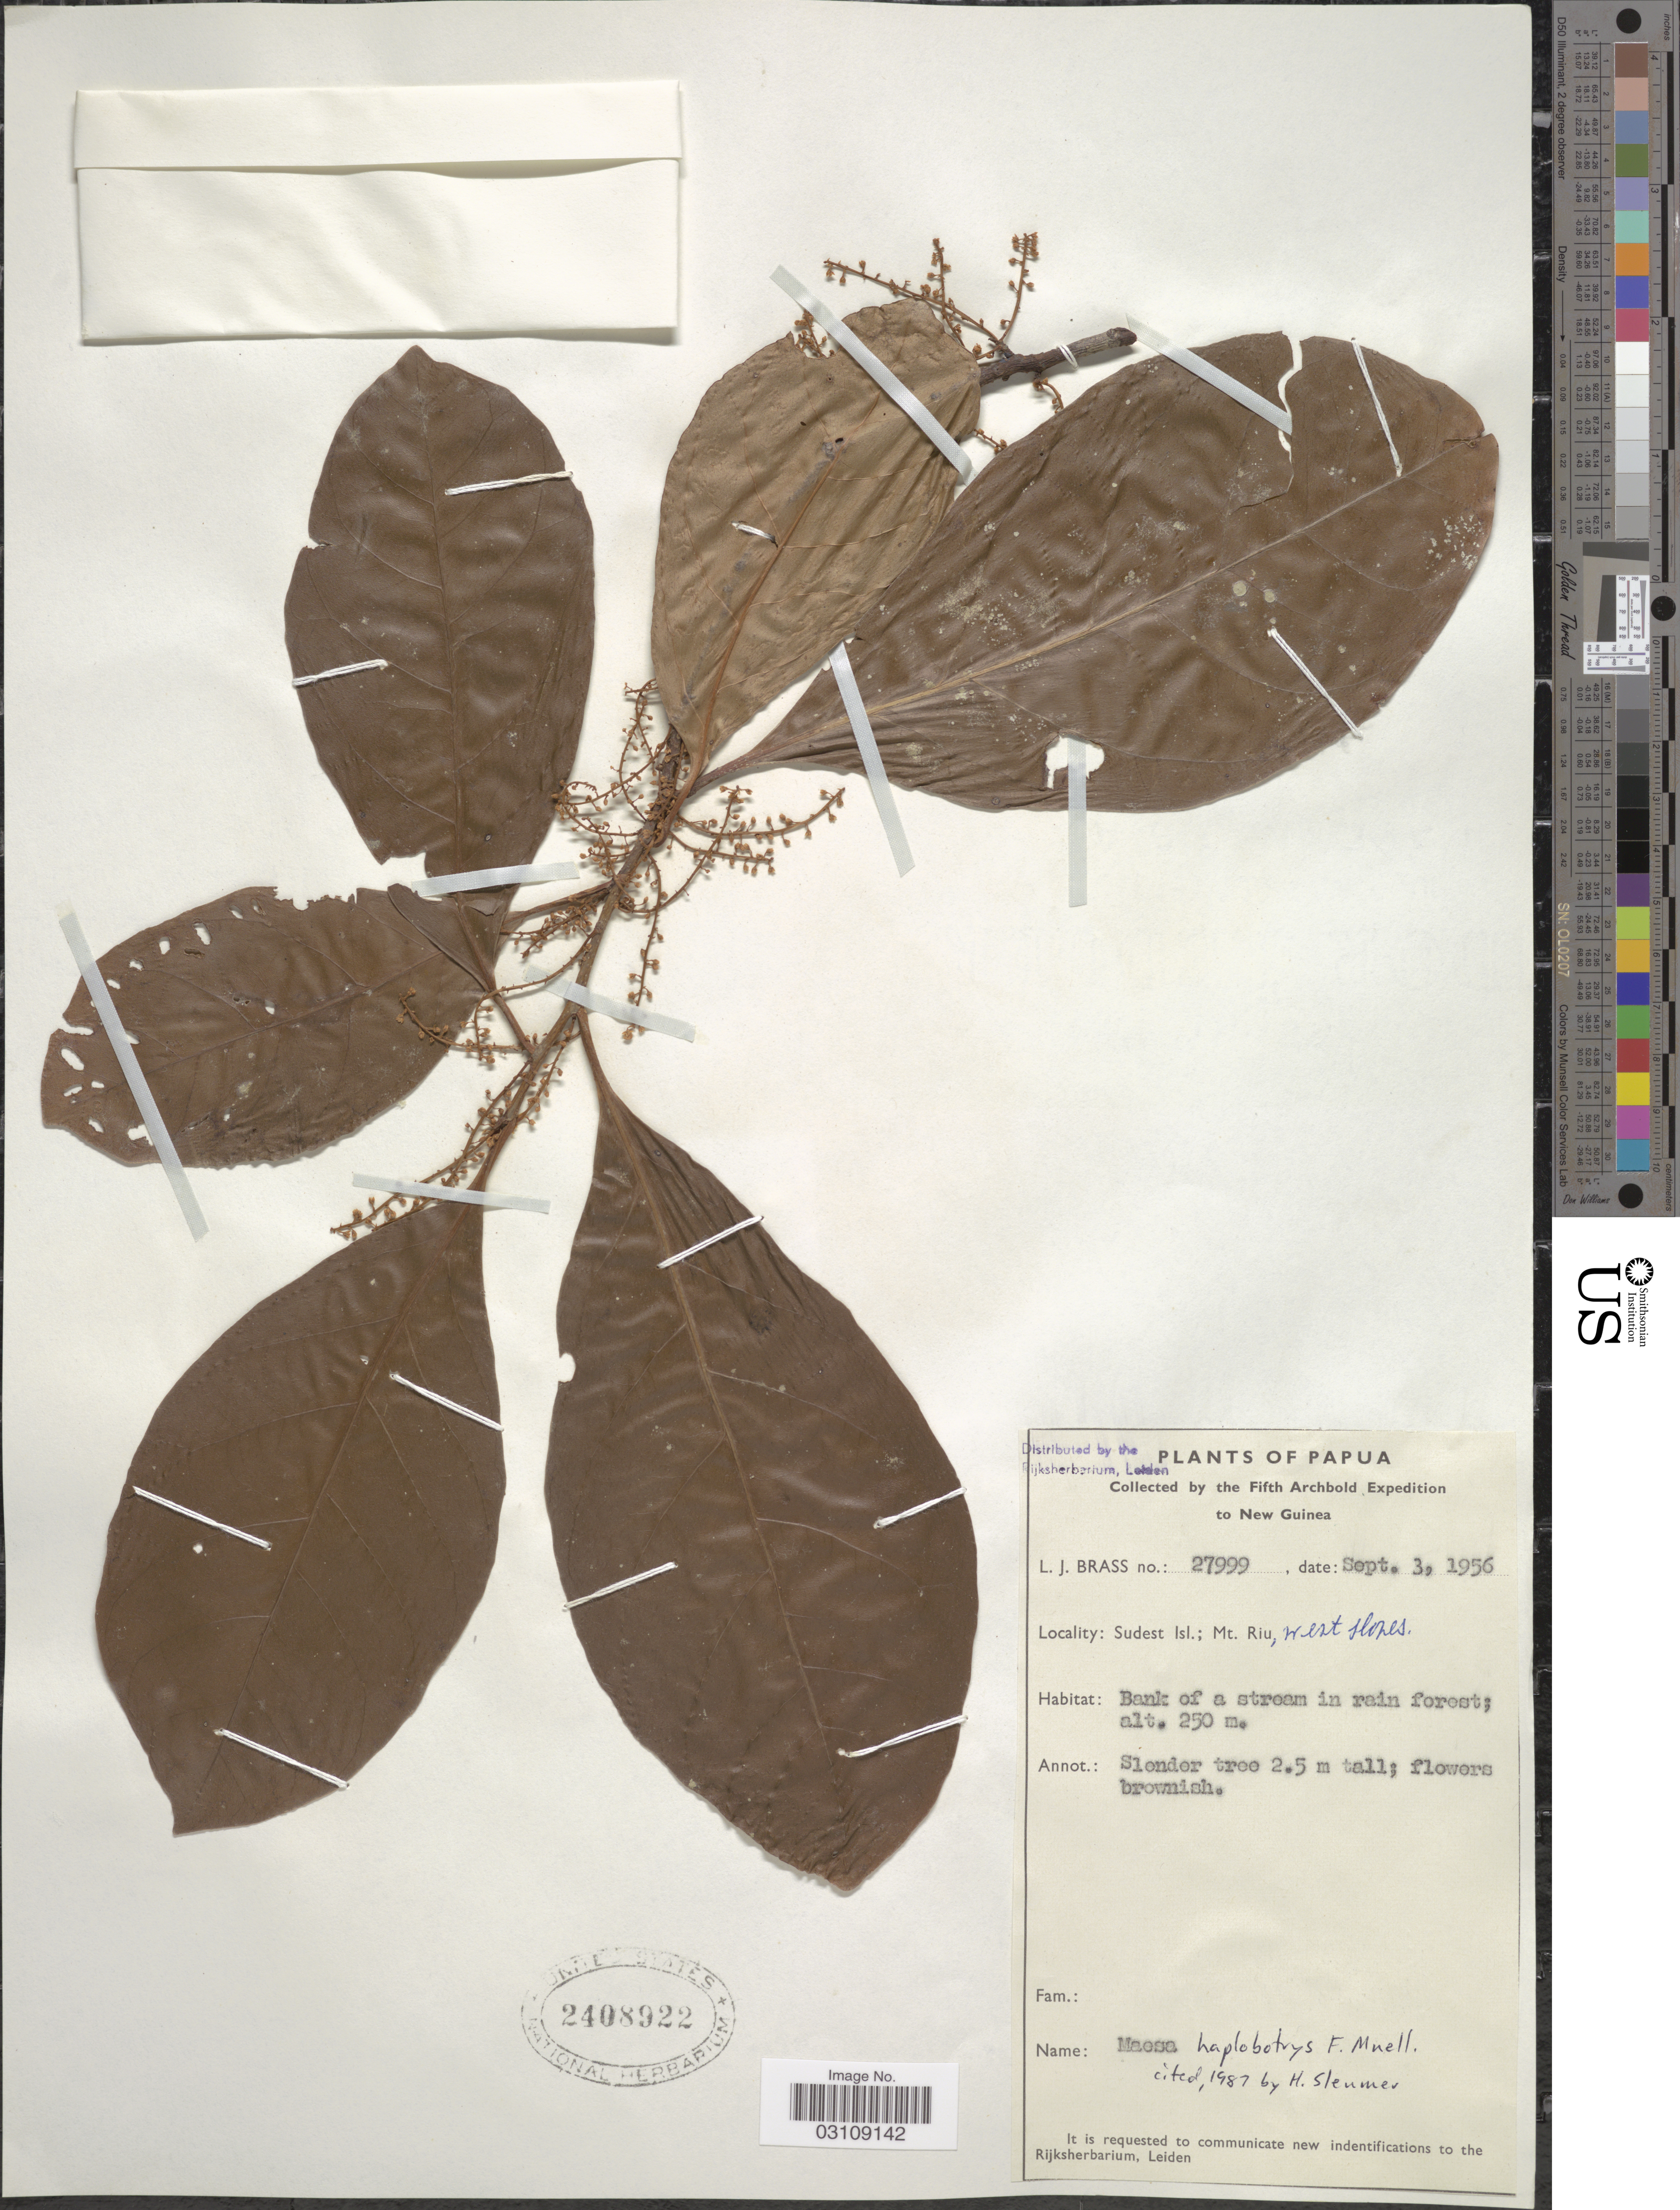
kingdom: Plantae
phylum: Tracheophyta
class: Magnoliopsida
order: Ericales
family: Primulaceae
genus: Maesa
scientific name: Maesa haplobotrys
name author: F. Muell.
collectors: L. J. Brass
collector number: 27999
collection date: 1956-09-03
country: Papua New Guinea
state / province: Milne Bay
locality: Papua, New Guinea, Sudest Isl.; Mt. Riu, west slopes.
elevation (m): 250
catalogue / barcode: US 2408922